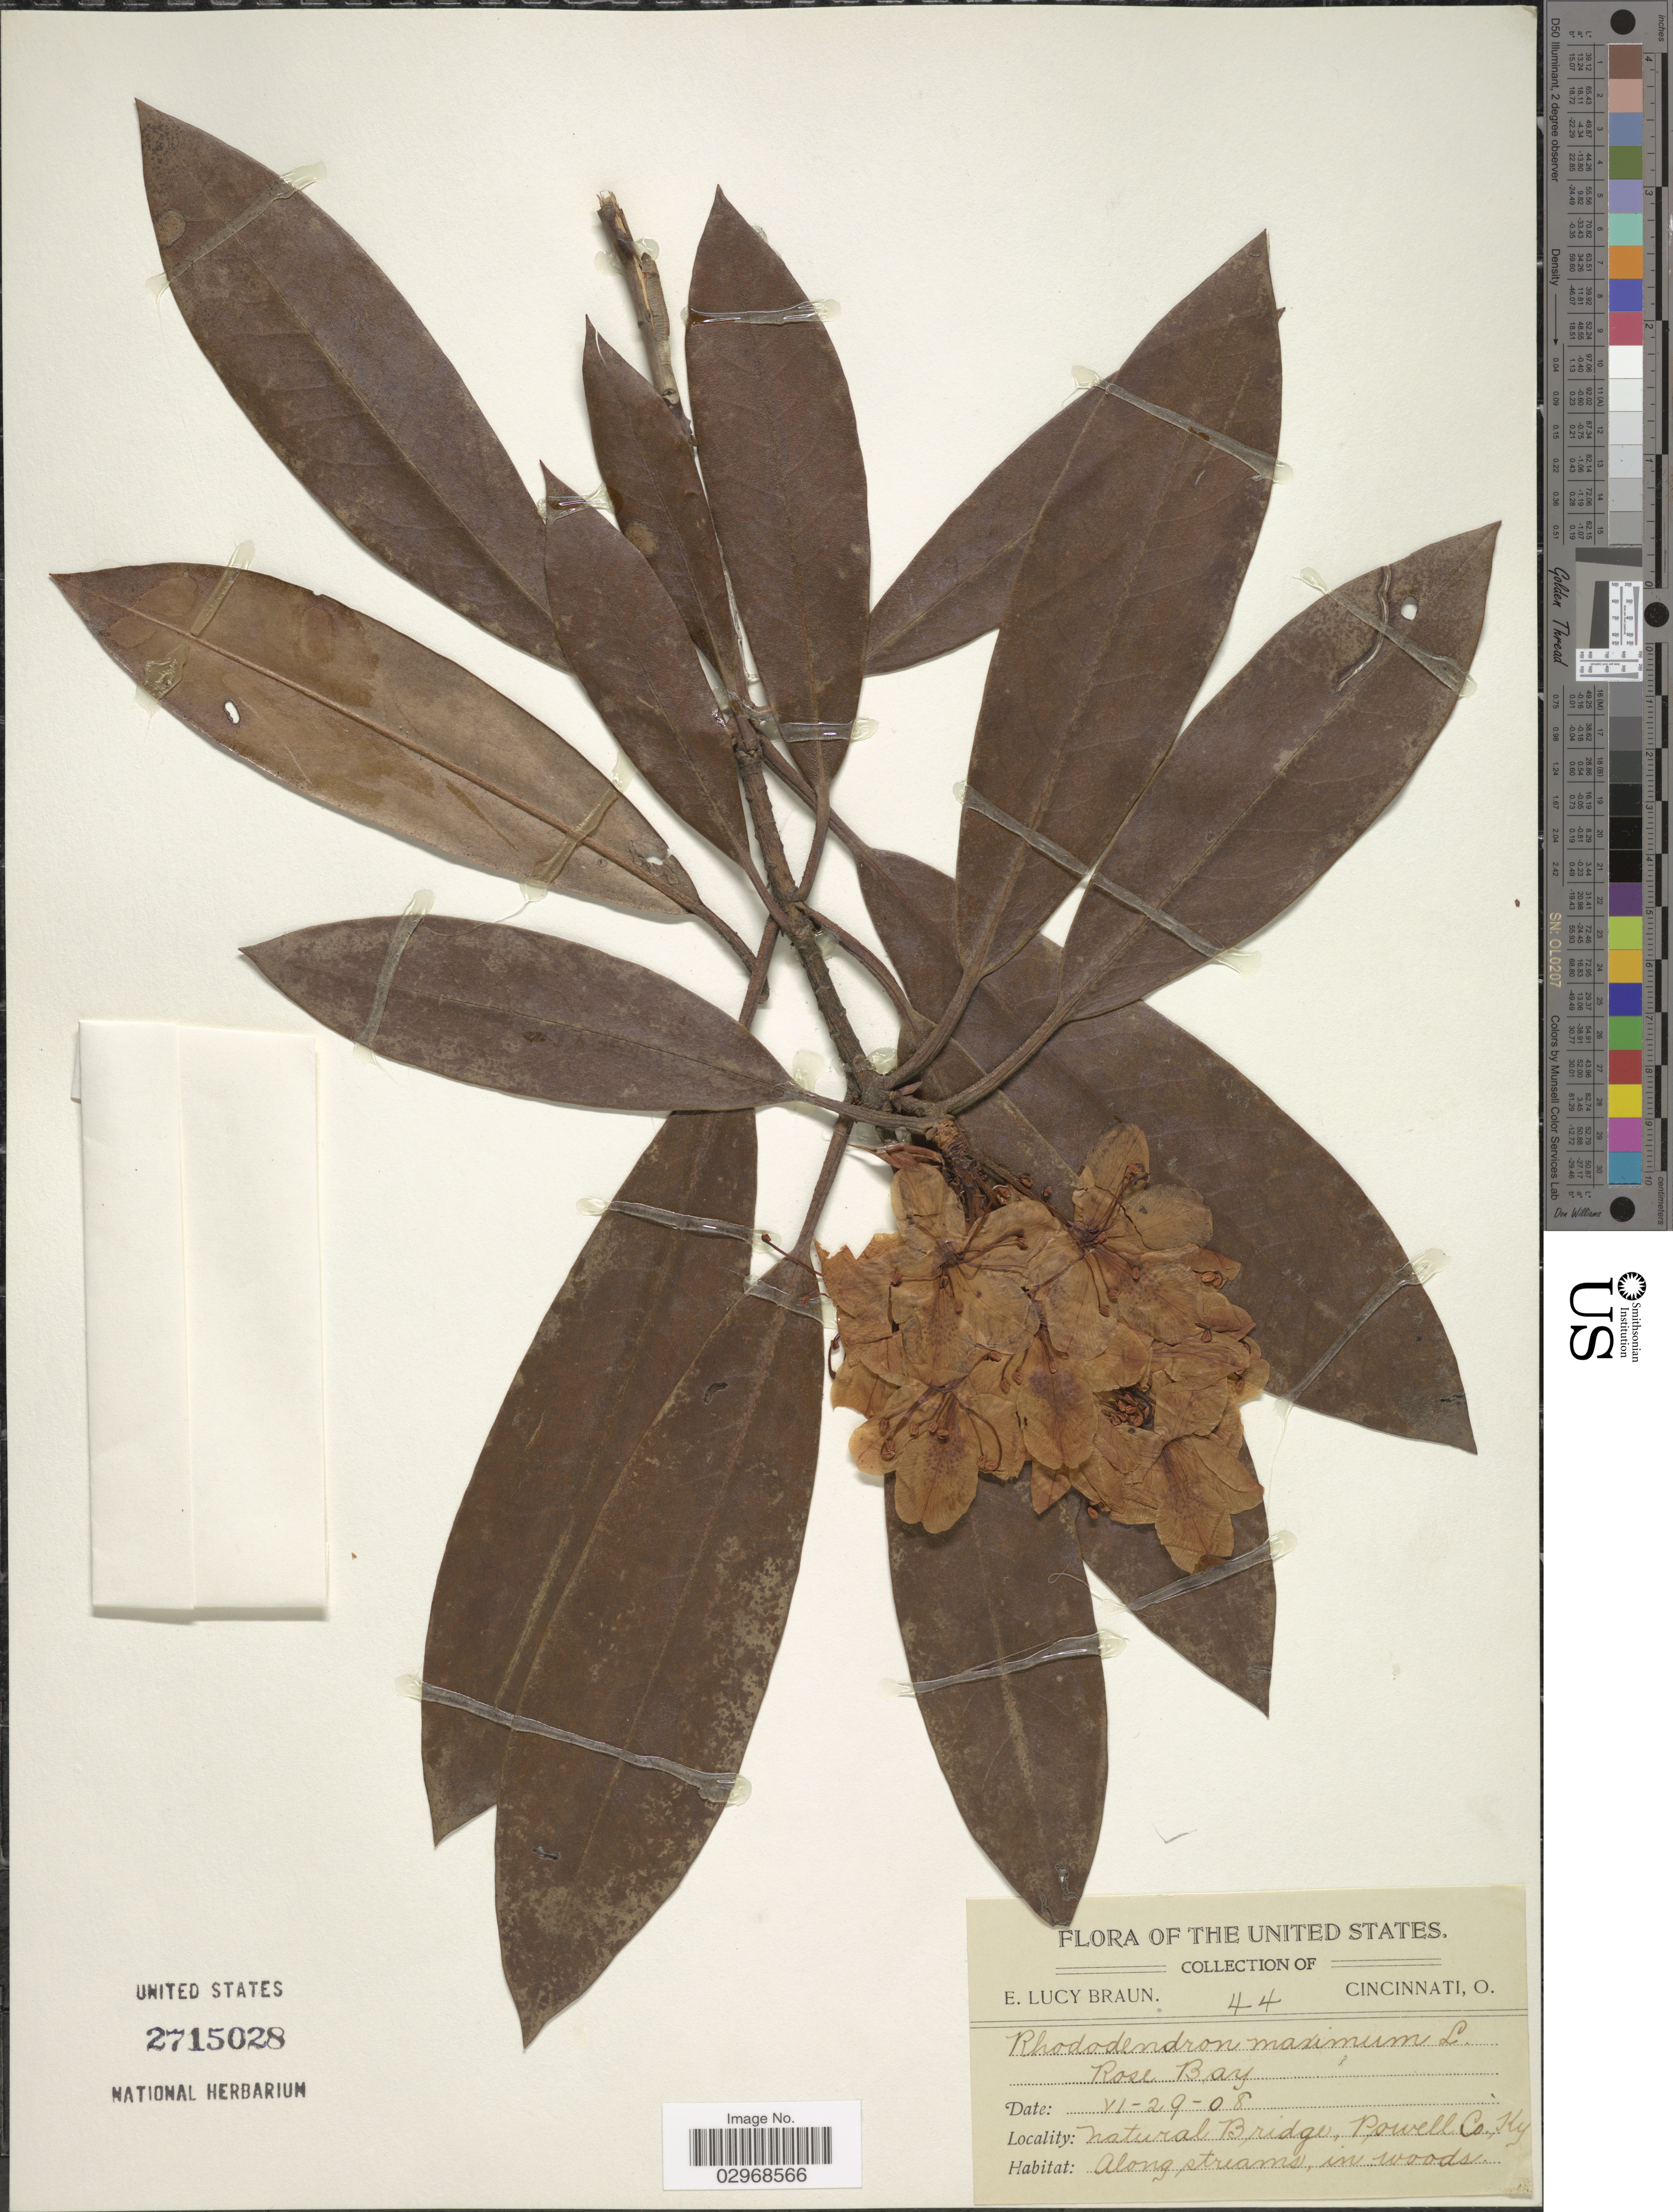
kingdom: Plantae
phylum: Tracheophyta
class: Magnoliopsida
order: Ericales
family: Ericaceae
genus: Rhododendron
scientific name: Rhododendron maximum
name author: L.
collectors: E. L. Braun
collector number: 44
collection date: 1908-06-29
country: United States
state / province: Kentucky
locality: Rose Bay. Natural Bridge, Powell Co.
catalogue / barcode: US 2715028